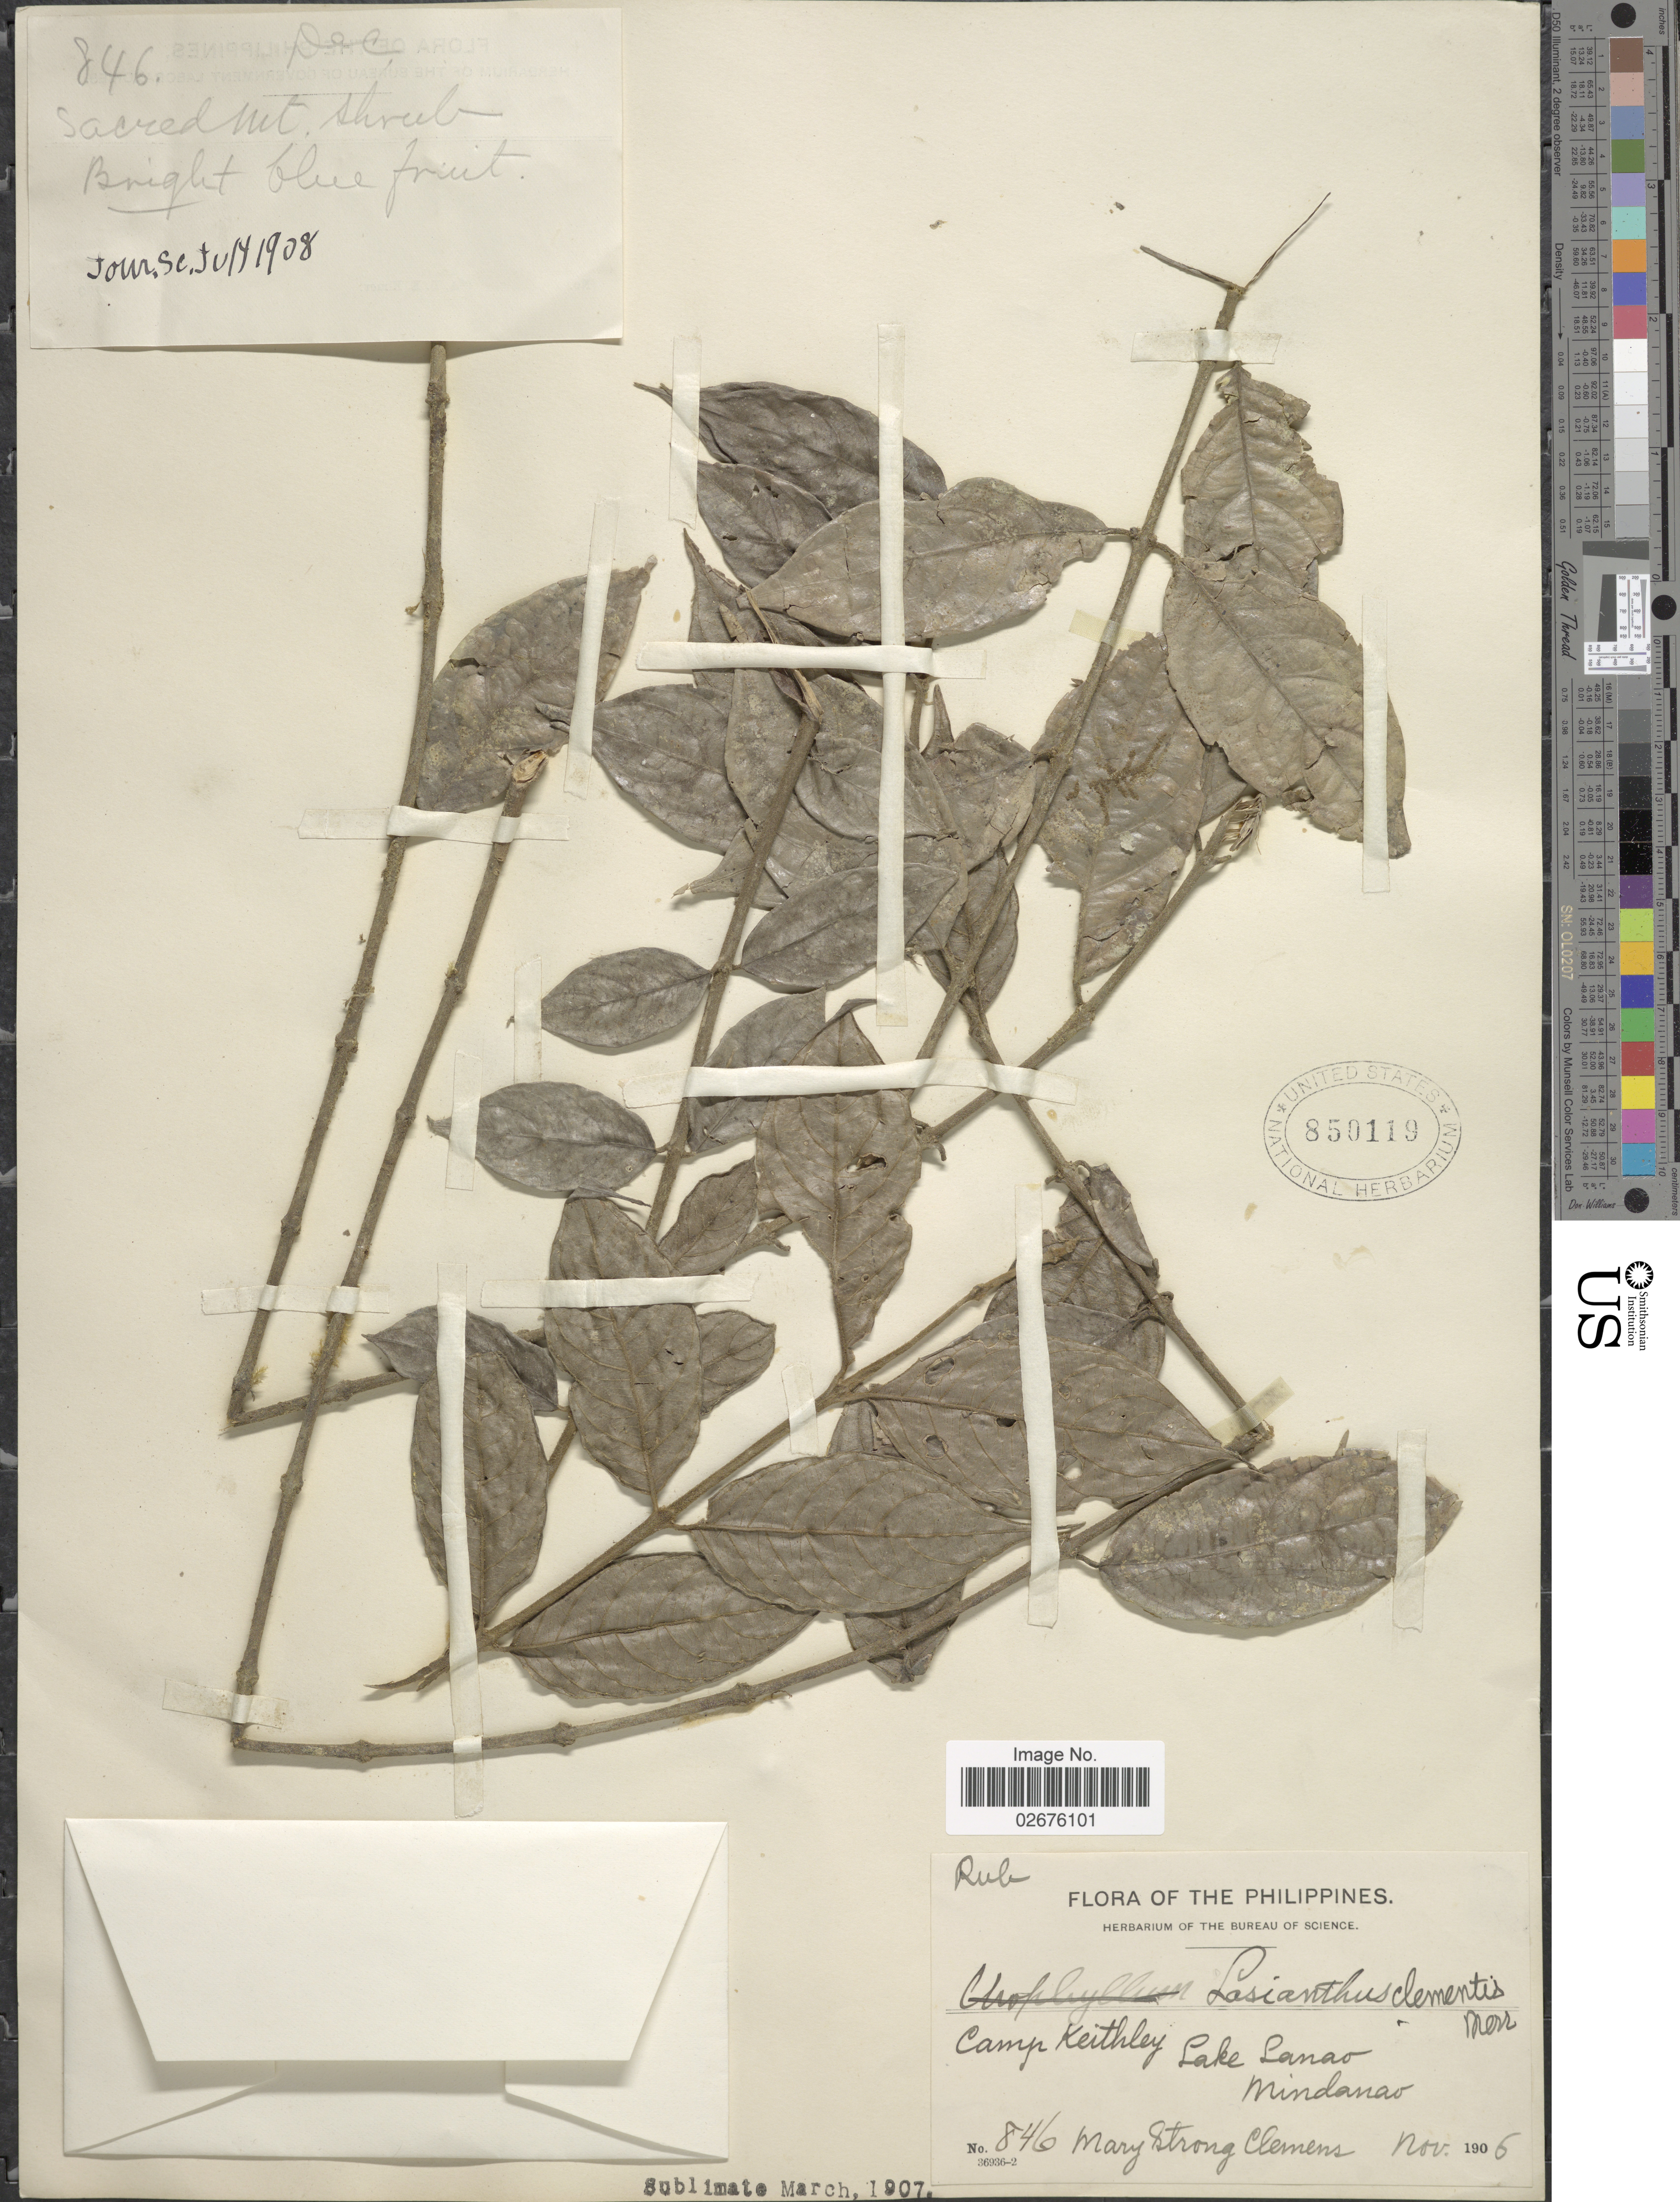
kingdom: Plantae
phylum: Tracheophyta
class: Magnoliopsida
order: Gentianales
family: Rubiaceae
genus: Lasianthus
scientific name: Lasianthus clementis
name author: Merr.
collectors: M. S. Clemens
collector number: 846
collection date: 1906-11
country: Philippines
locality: Camp Keithley, Lake Lanao, Mindanao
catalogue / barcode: US 850119